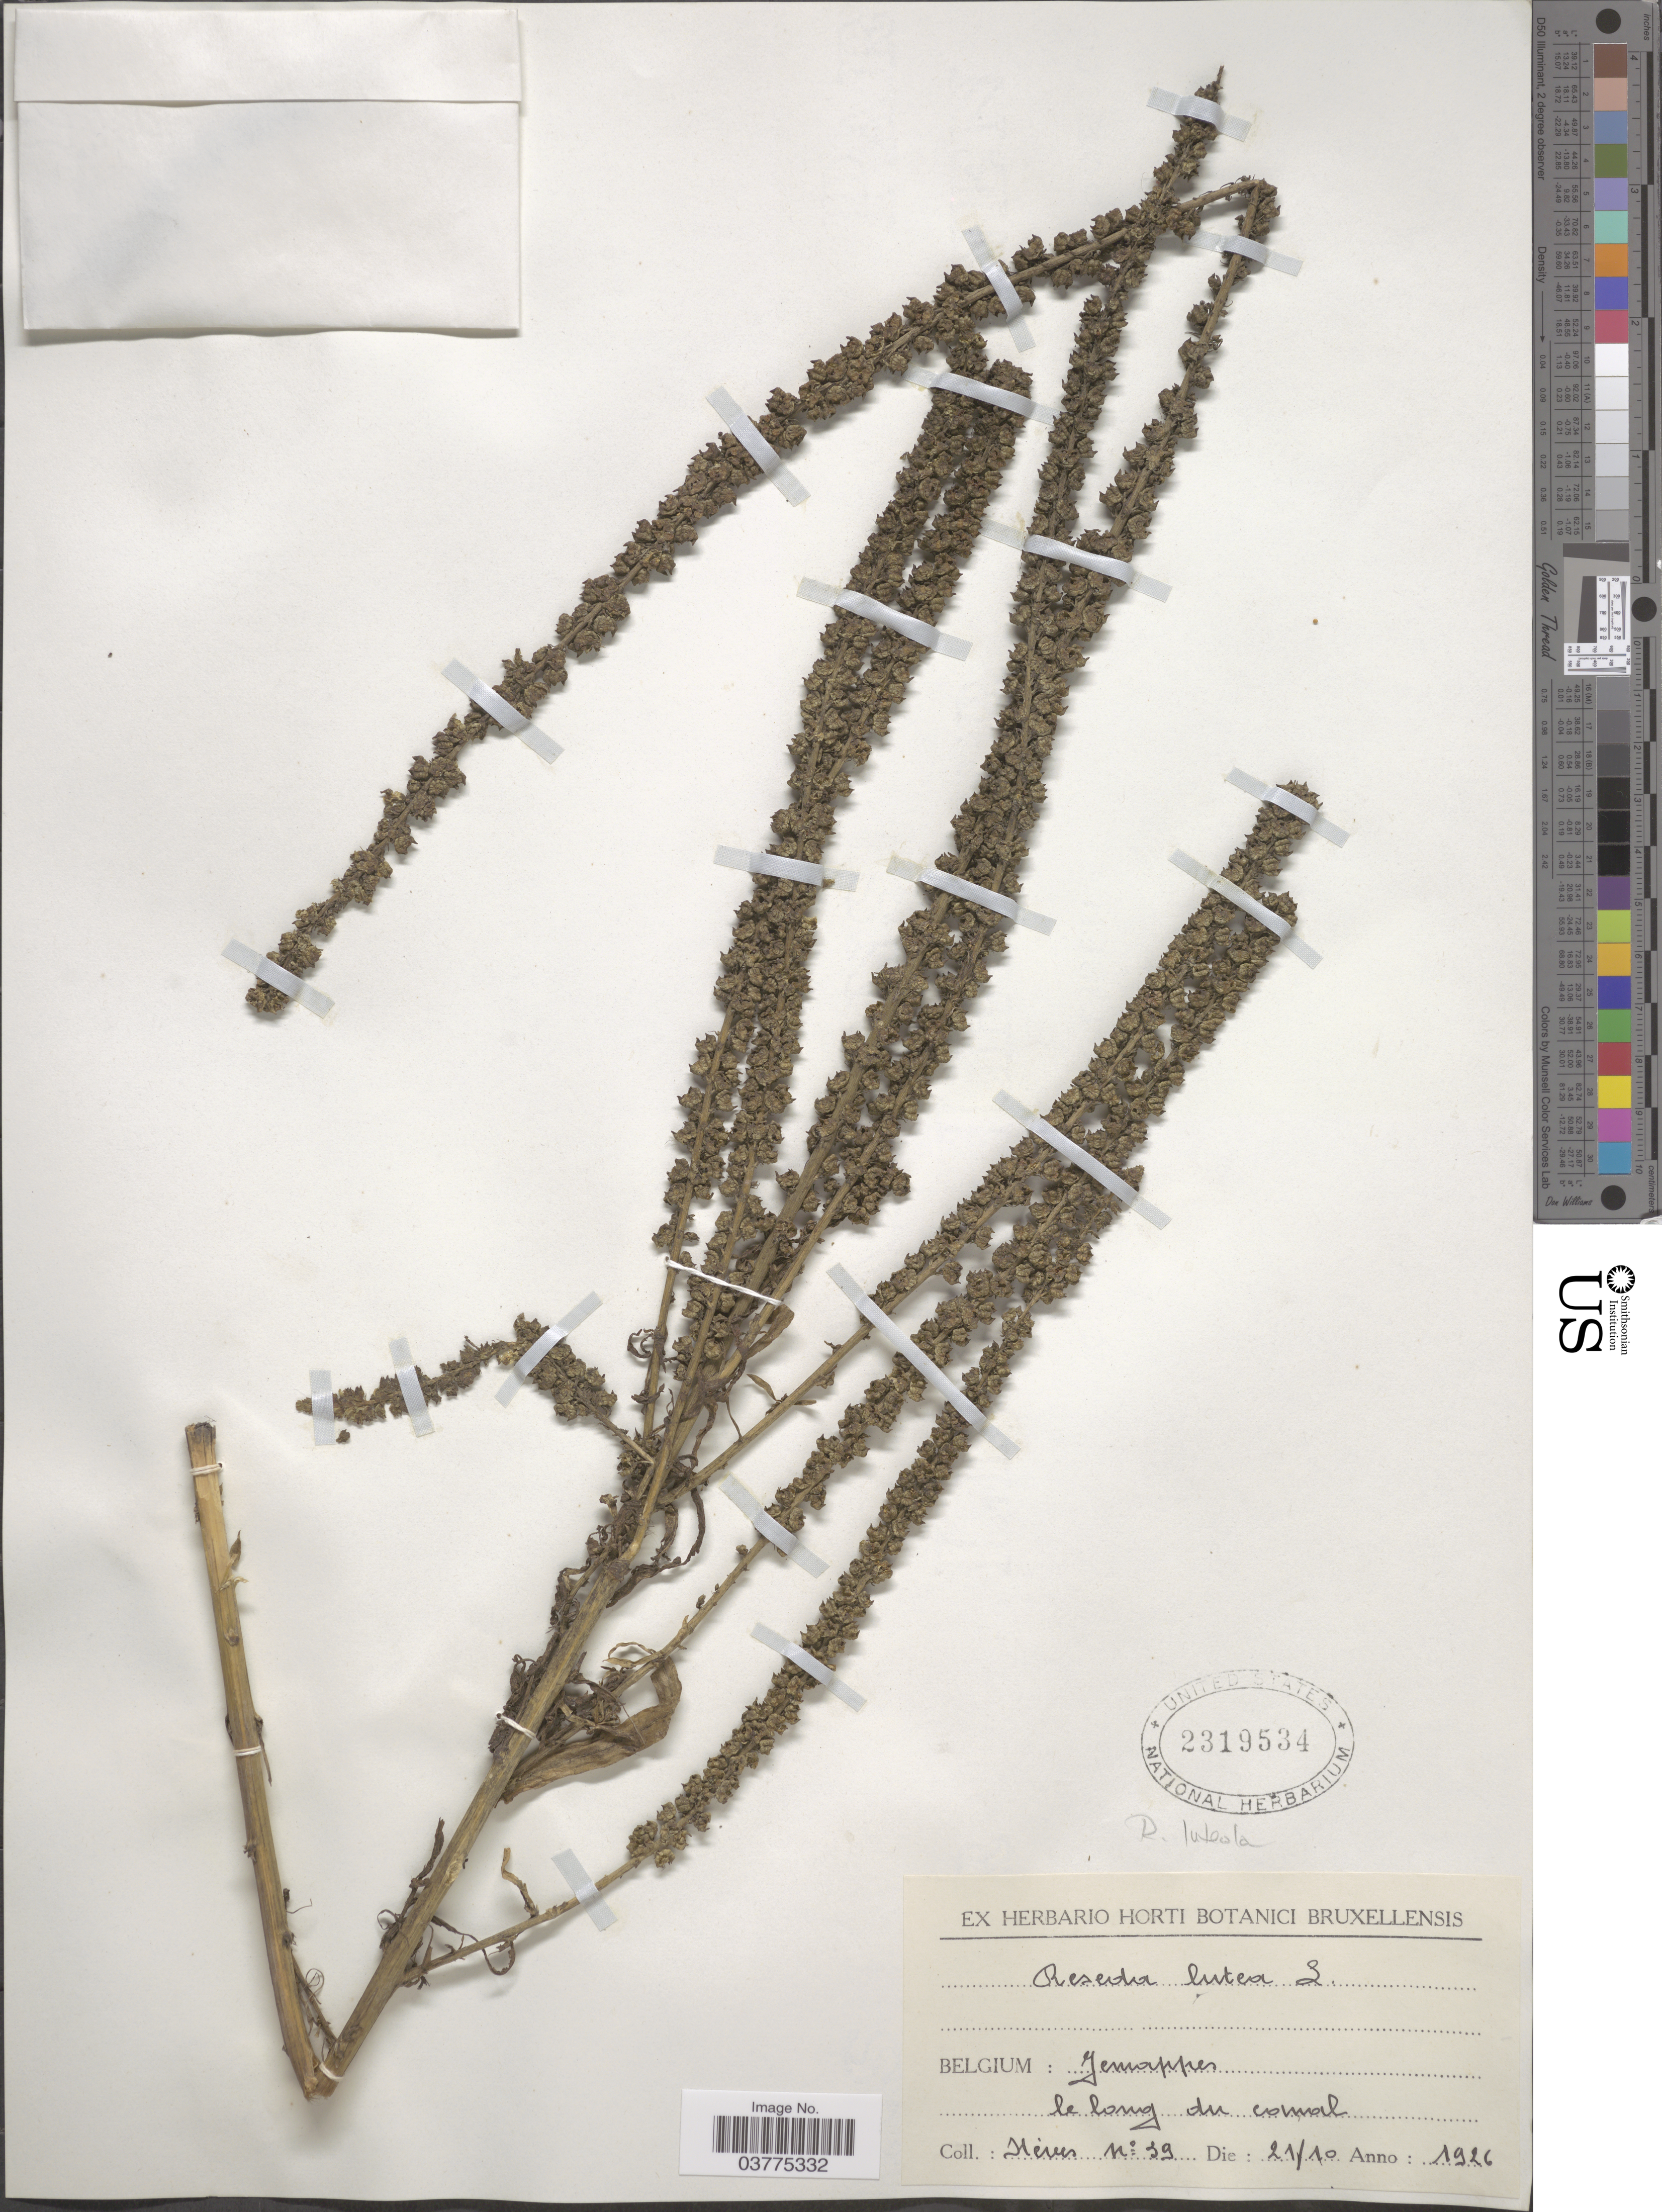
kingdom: Plantae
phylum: Tracheophyta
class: Magnoliopsida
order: Brassicales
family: Resedaceae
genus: Reseda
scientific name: Reseda luteola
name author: L.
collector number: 39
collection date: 1926-10-21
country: Belgium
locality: Jemappes. Le long du camal*.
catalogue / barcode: US 2319534